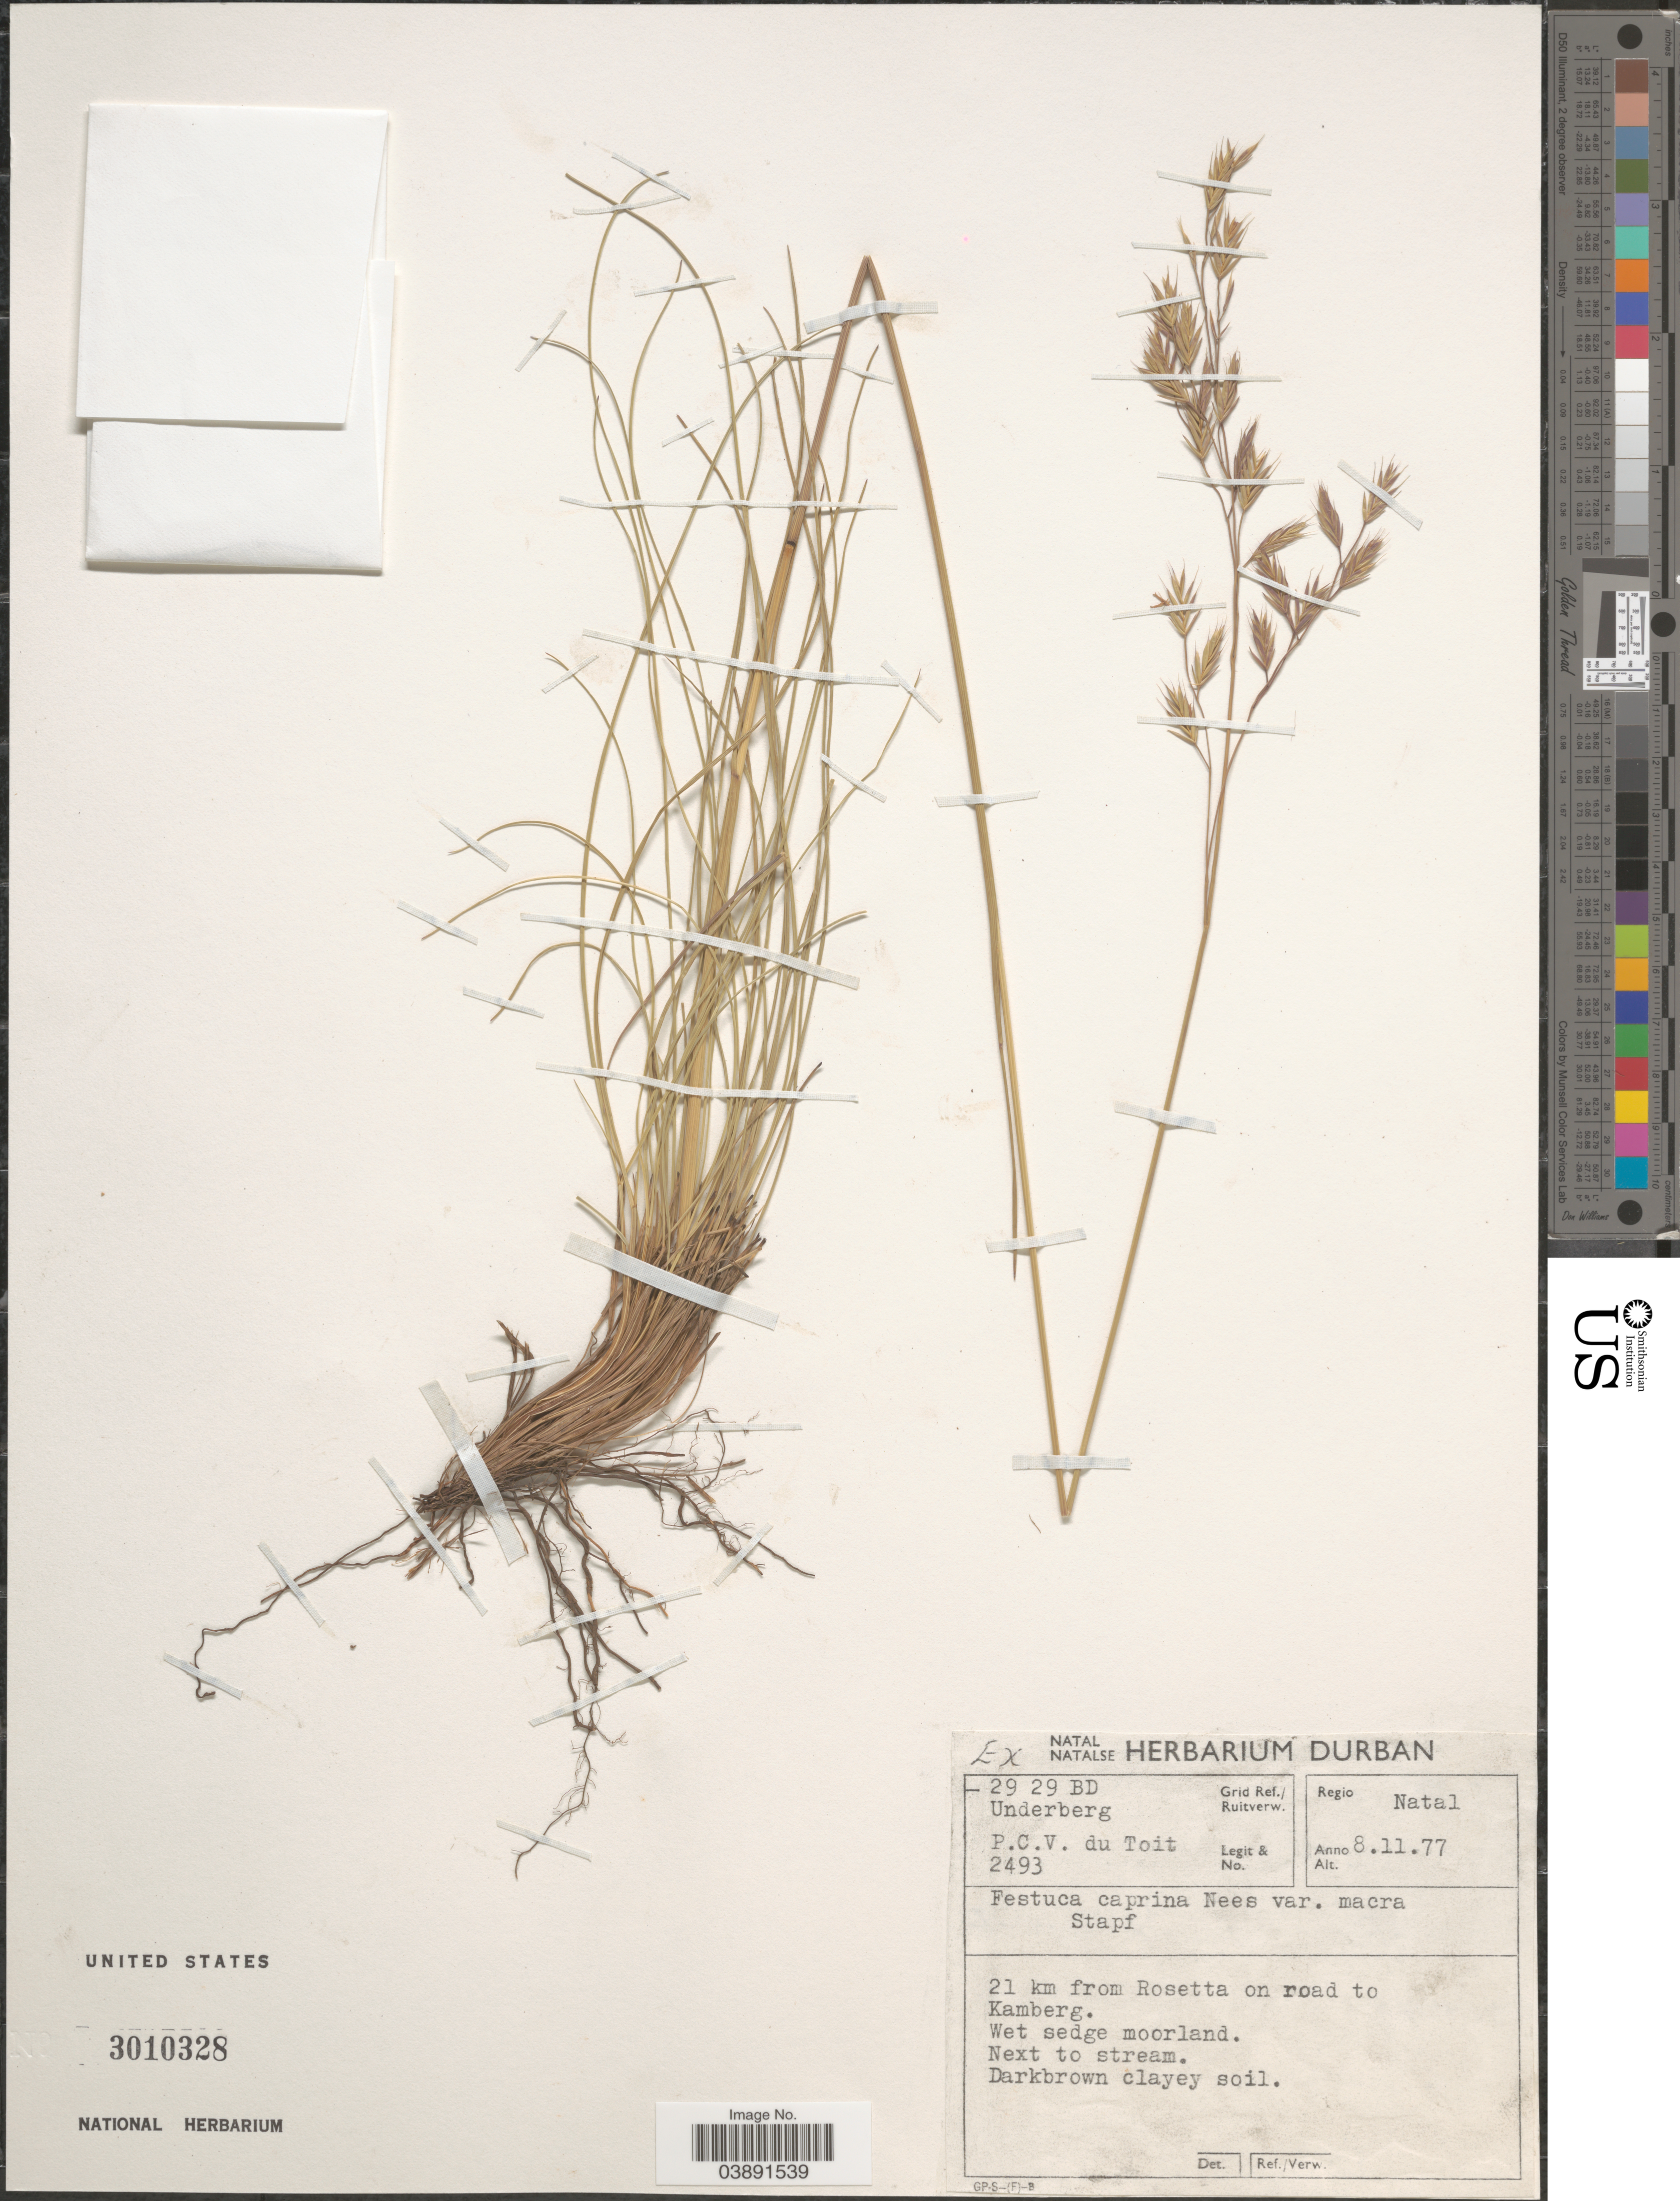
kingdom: Plantae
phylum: Tracheophyta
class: Liliopsida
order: Poales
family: Poaceae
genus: Festuca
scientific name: Festuca caprina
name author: Nees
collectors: P. Du Toit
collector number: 2493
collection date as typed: Transcribed d/m/y: 8/11/77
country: South Africa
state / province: KwaZulu-Natal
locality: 29 29 BD Underberg Grid Ref./Ruitverw. Regio Natal. 21 km from Rosetta on road to Kamberg.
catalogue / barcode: US 3010328